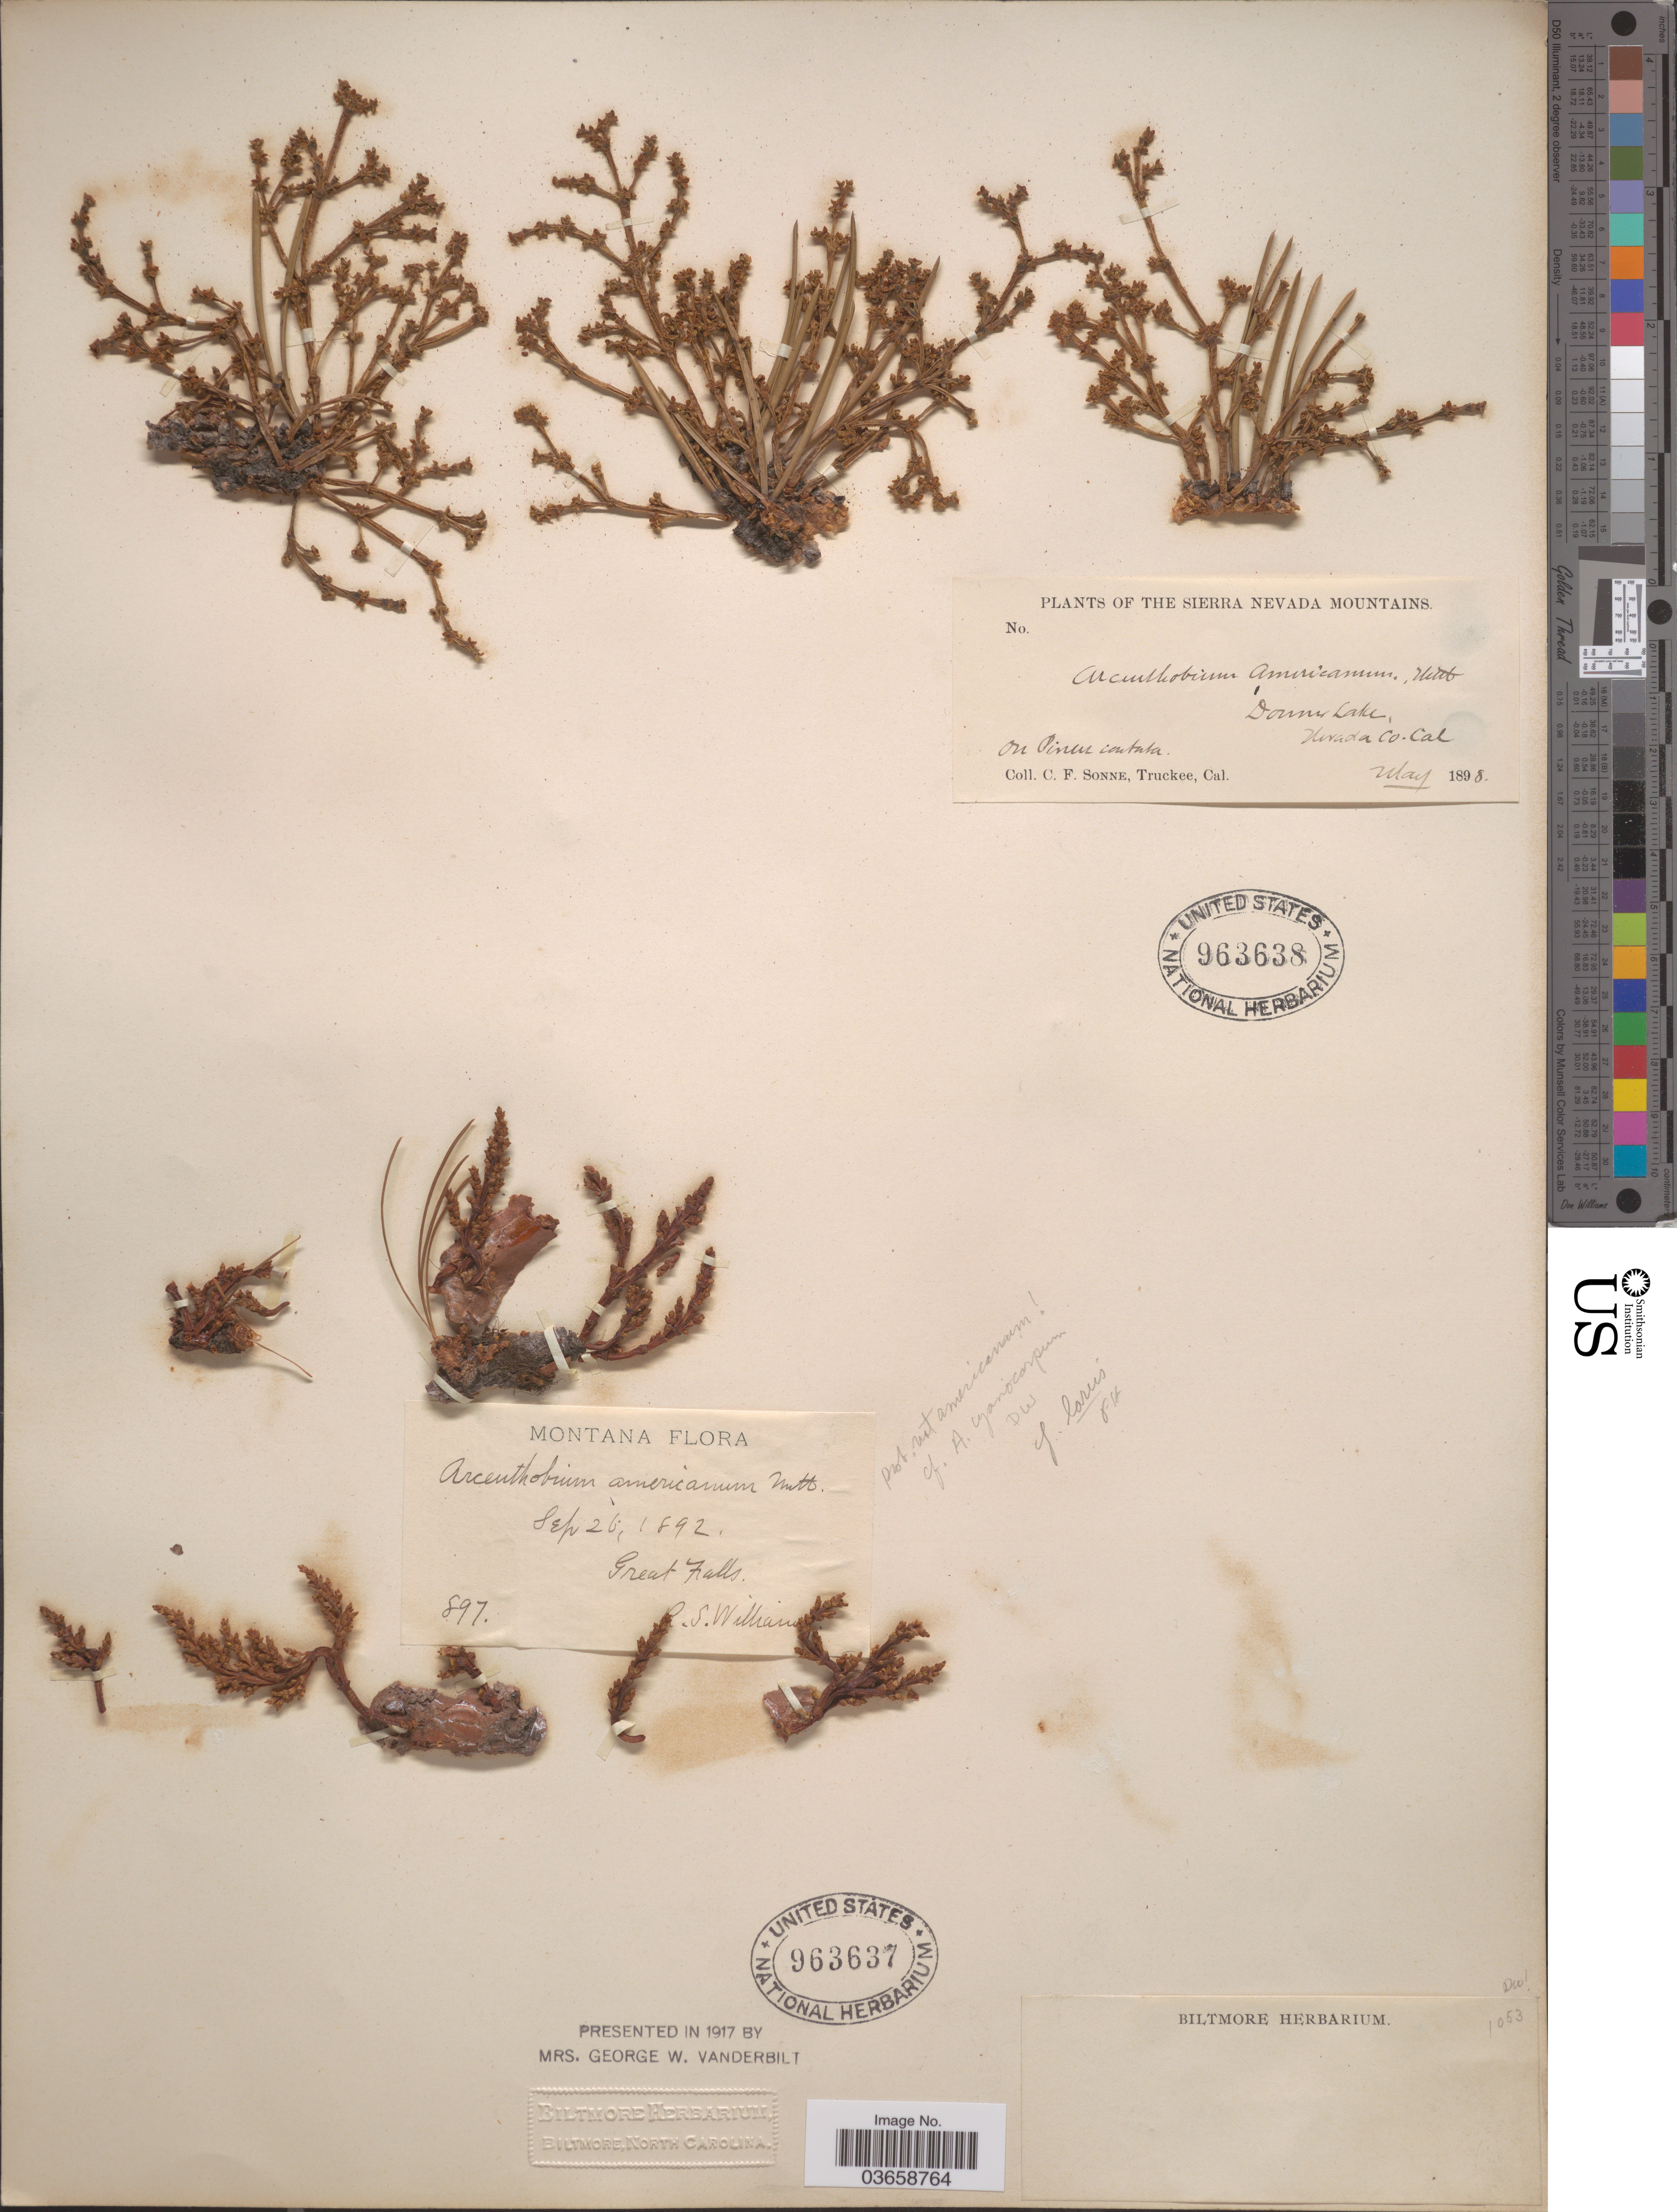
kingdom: Plantae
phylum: Tracheophyta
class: Magnoliopsida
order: Santalales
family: Viscaceae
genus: Arceuthobium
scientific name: Arceuthobium americanum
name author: Nutt. ex A. Gray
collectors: C. Sonne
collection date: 1898-05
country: United States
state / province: California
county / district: Nevada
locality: The Sierra Nevada Mountains. Donner Lake, Nevada Co.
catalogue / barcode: US 963638